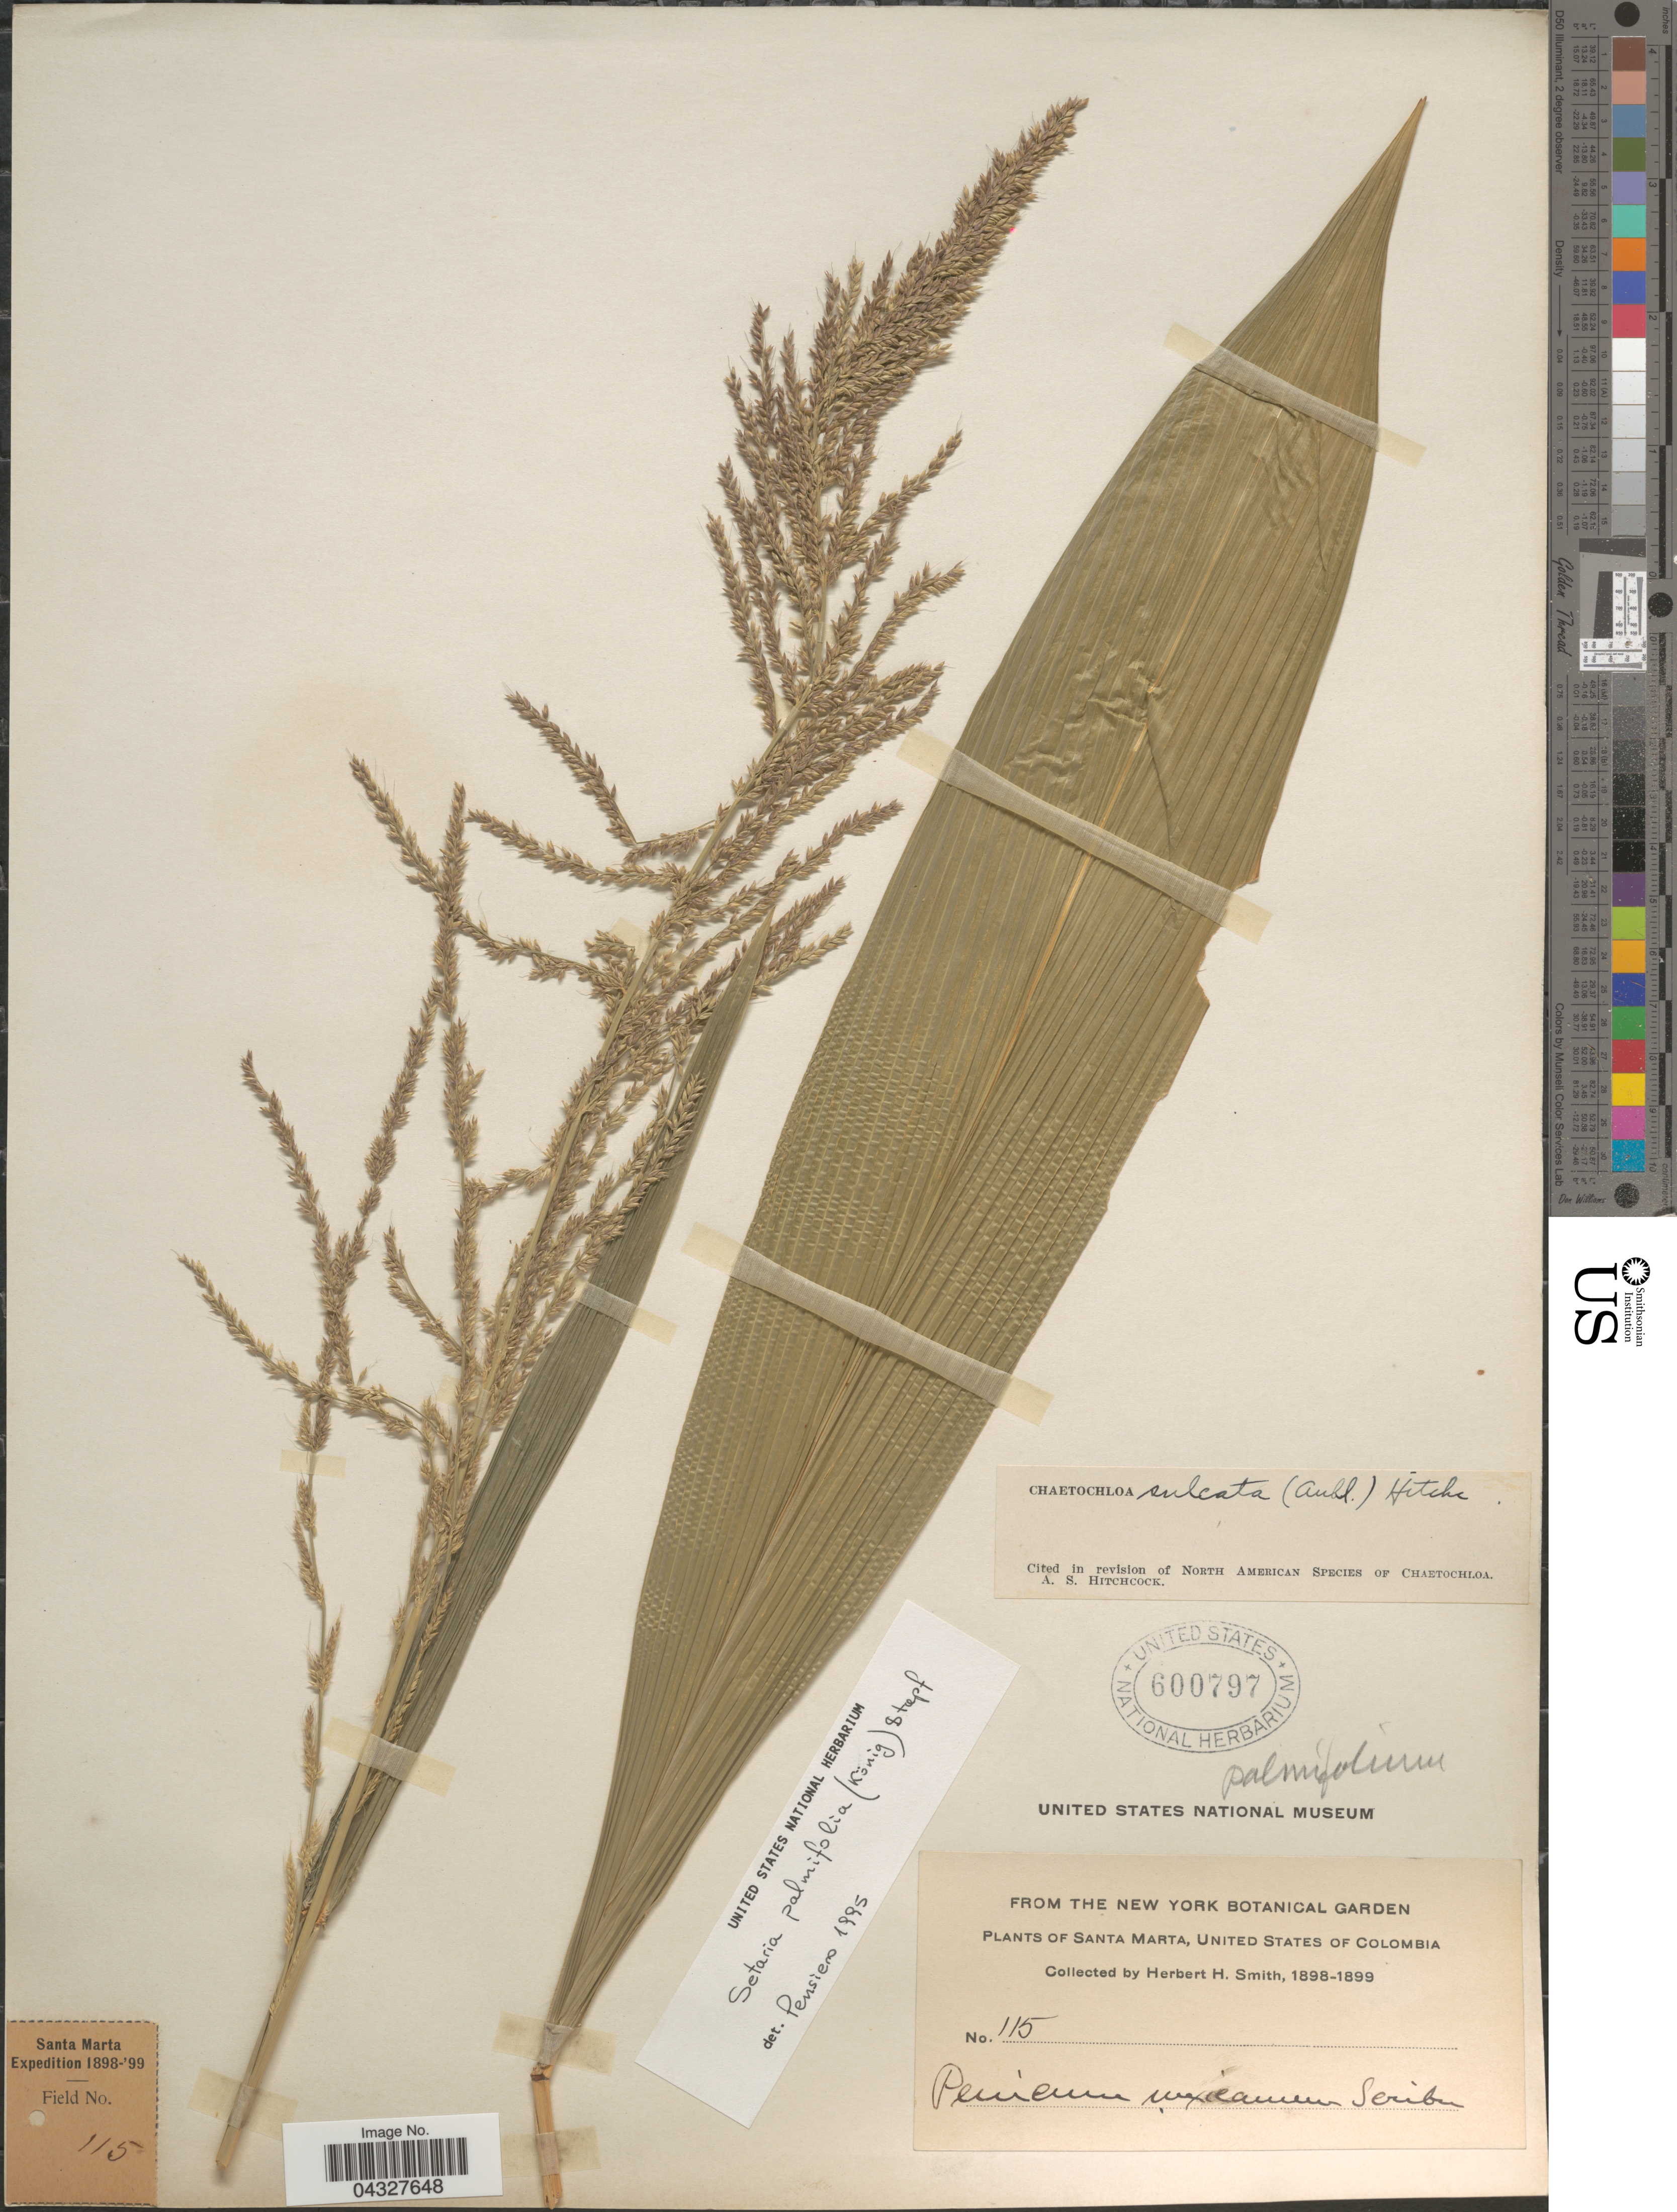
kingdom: Plantae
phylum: Tracheophyta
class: Liliopsida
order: Poales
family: Poaceae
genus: Setaria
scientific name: Setaria palmifolia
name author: (J. Koenig) Stapf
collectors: Herbert H. Smith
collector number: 115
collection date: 1898/1899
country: Colombia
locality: Santa Marta, United States Of Colombia.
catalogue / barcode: US 600797